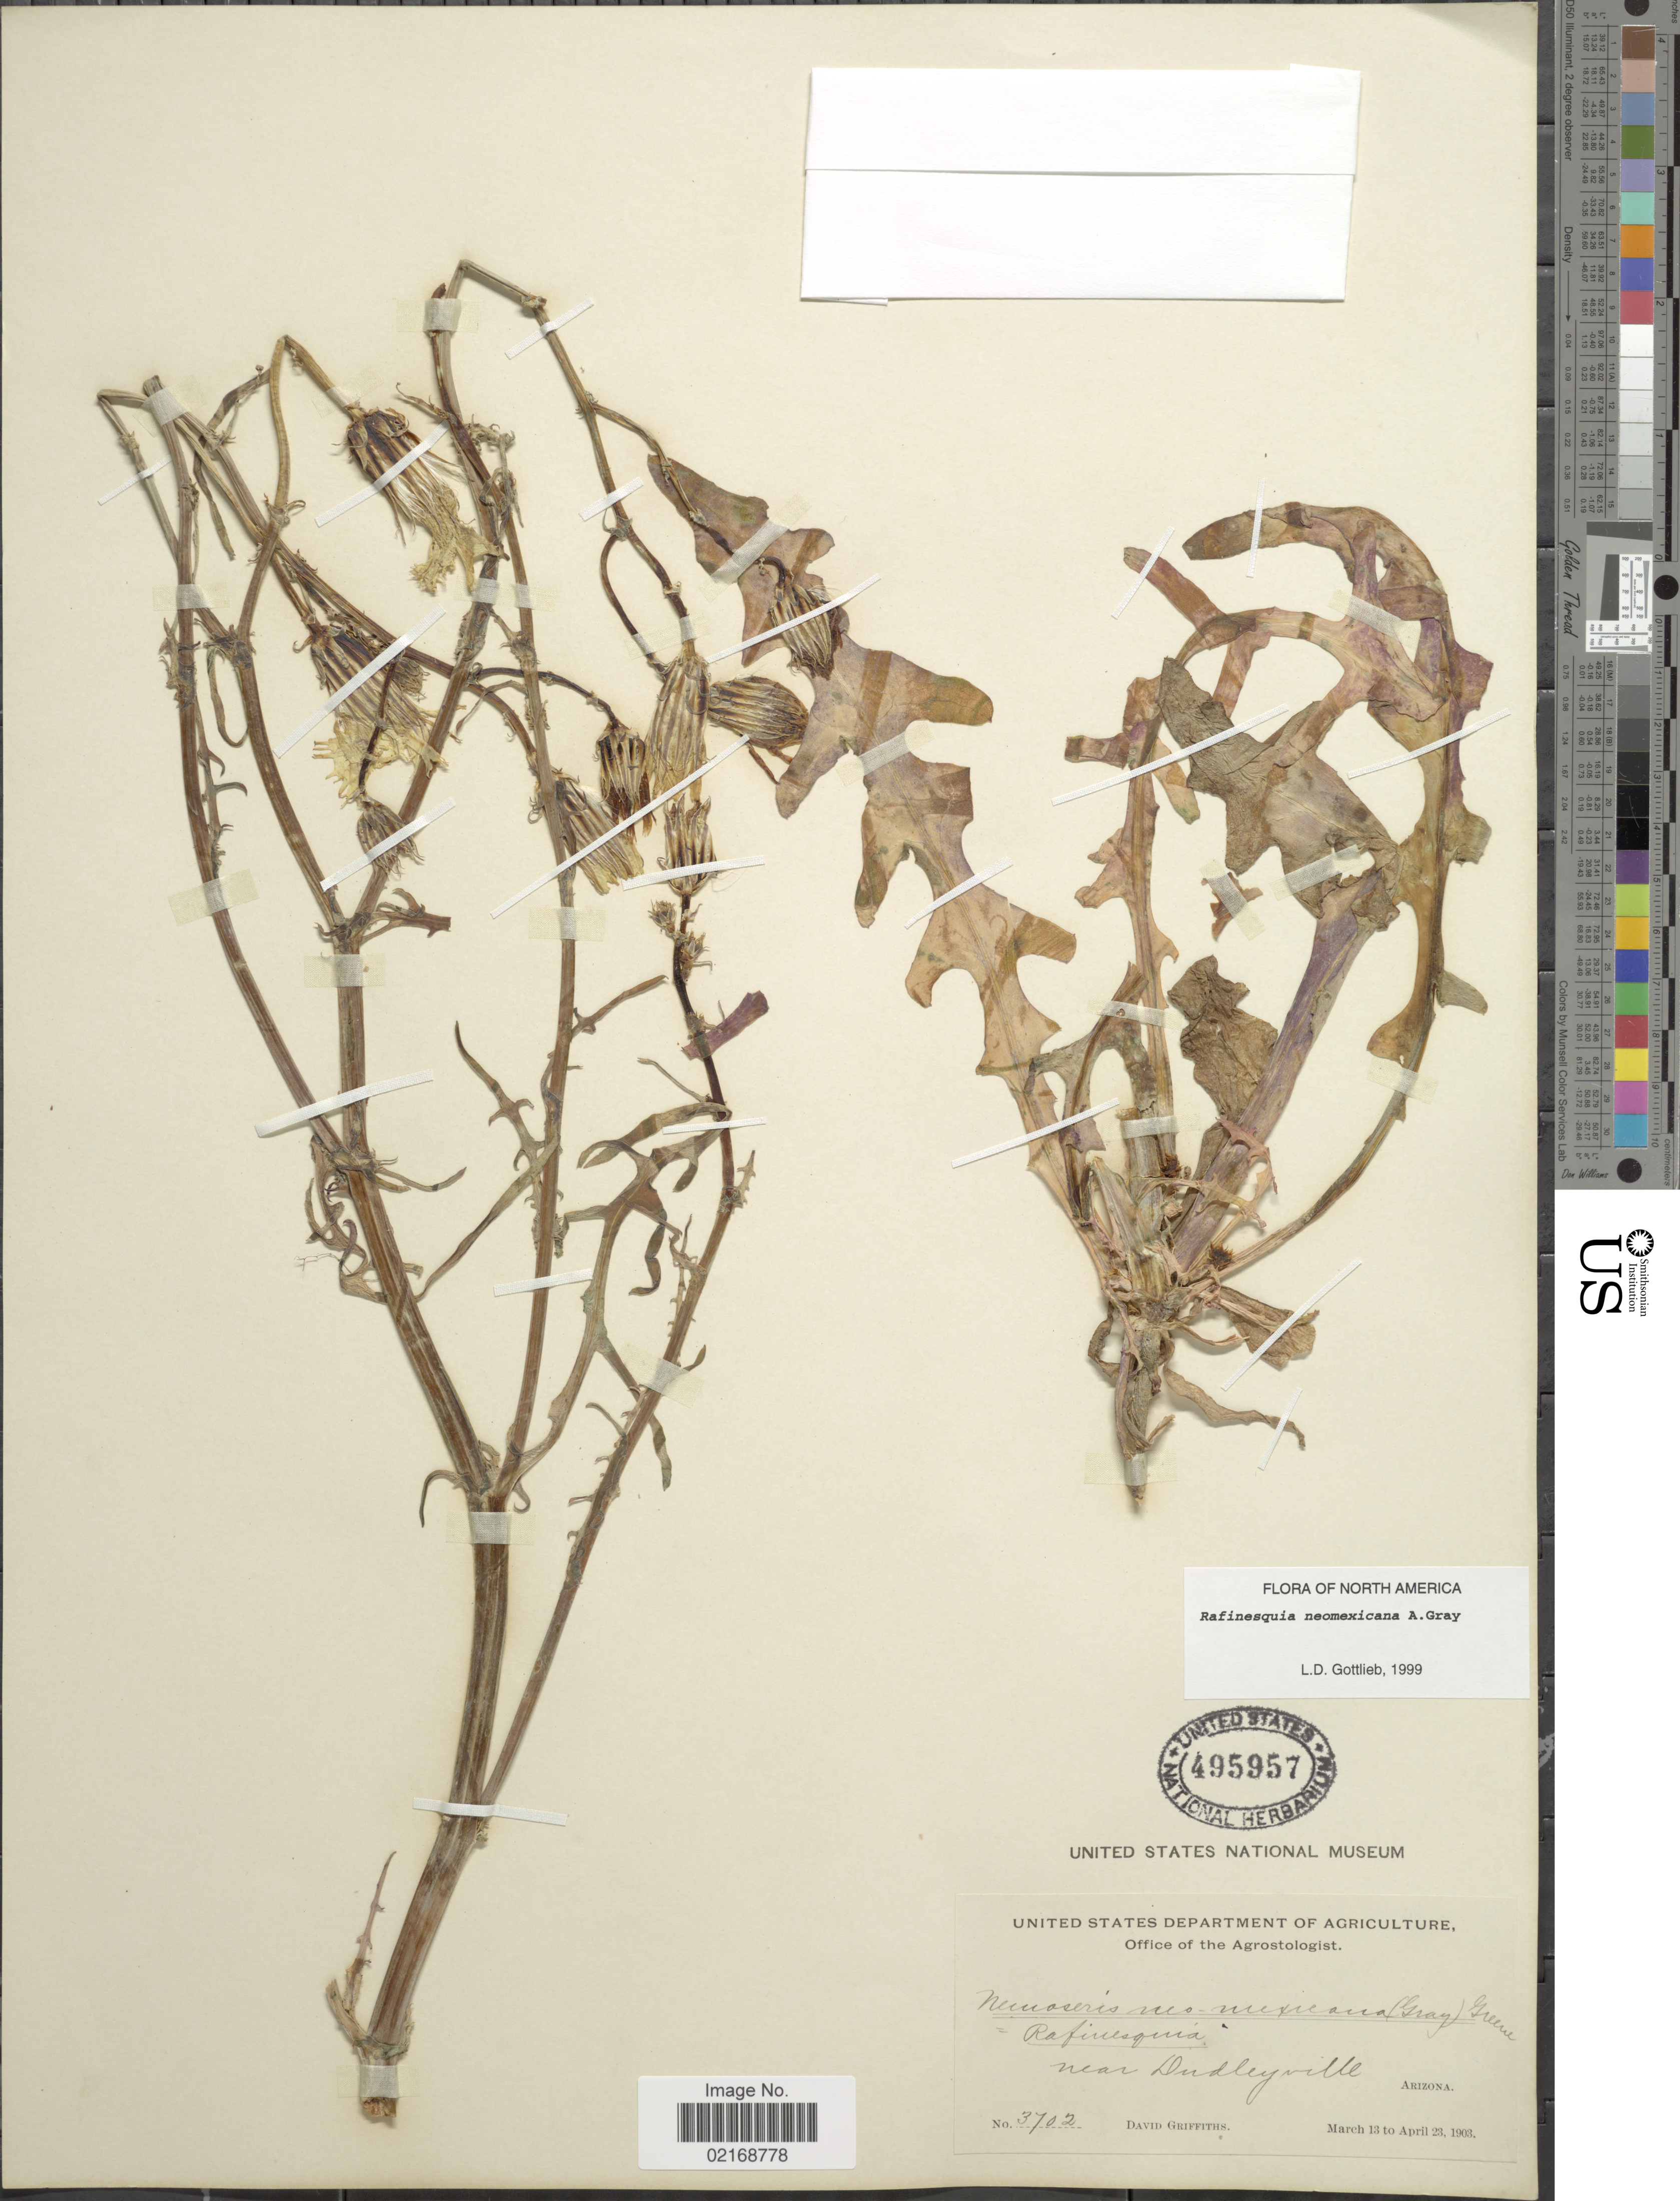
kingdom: Plantae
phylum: Tracheophyta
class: Magnoliopsida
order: Asterales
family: Asteraceae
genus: Rafinesquia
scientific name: Rafinesquia neomexicana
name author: A. Gray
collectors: D. Griffiths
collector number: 3702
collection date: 1903-03-13/1903-04-23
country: United States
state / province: Arizona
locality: Near Dudleyville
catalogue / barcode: US 495957